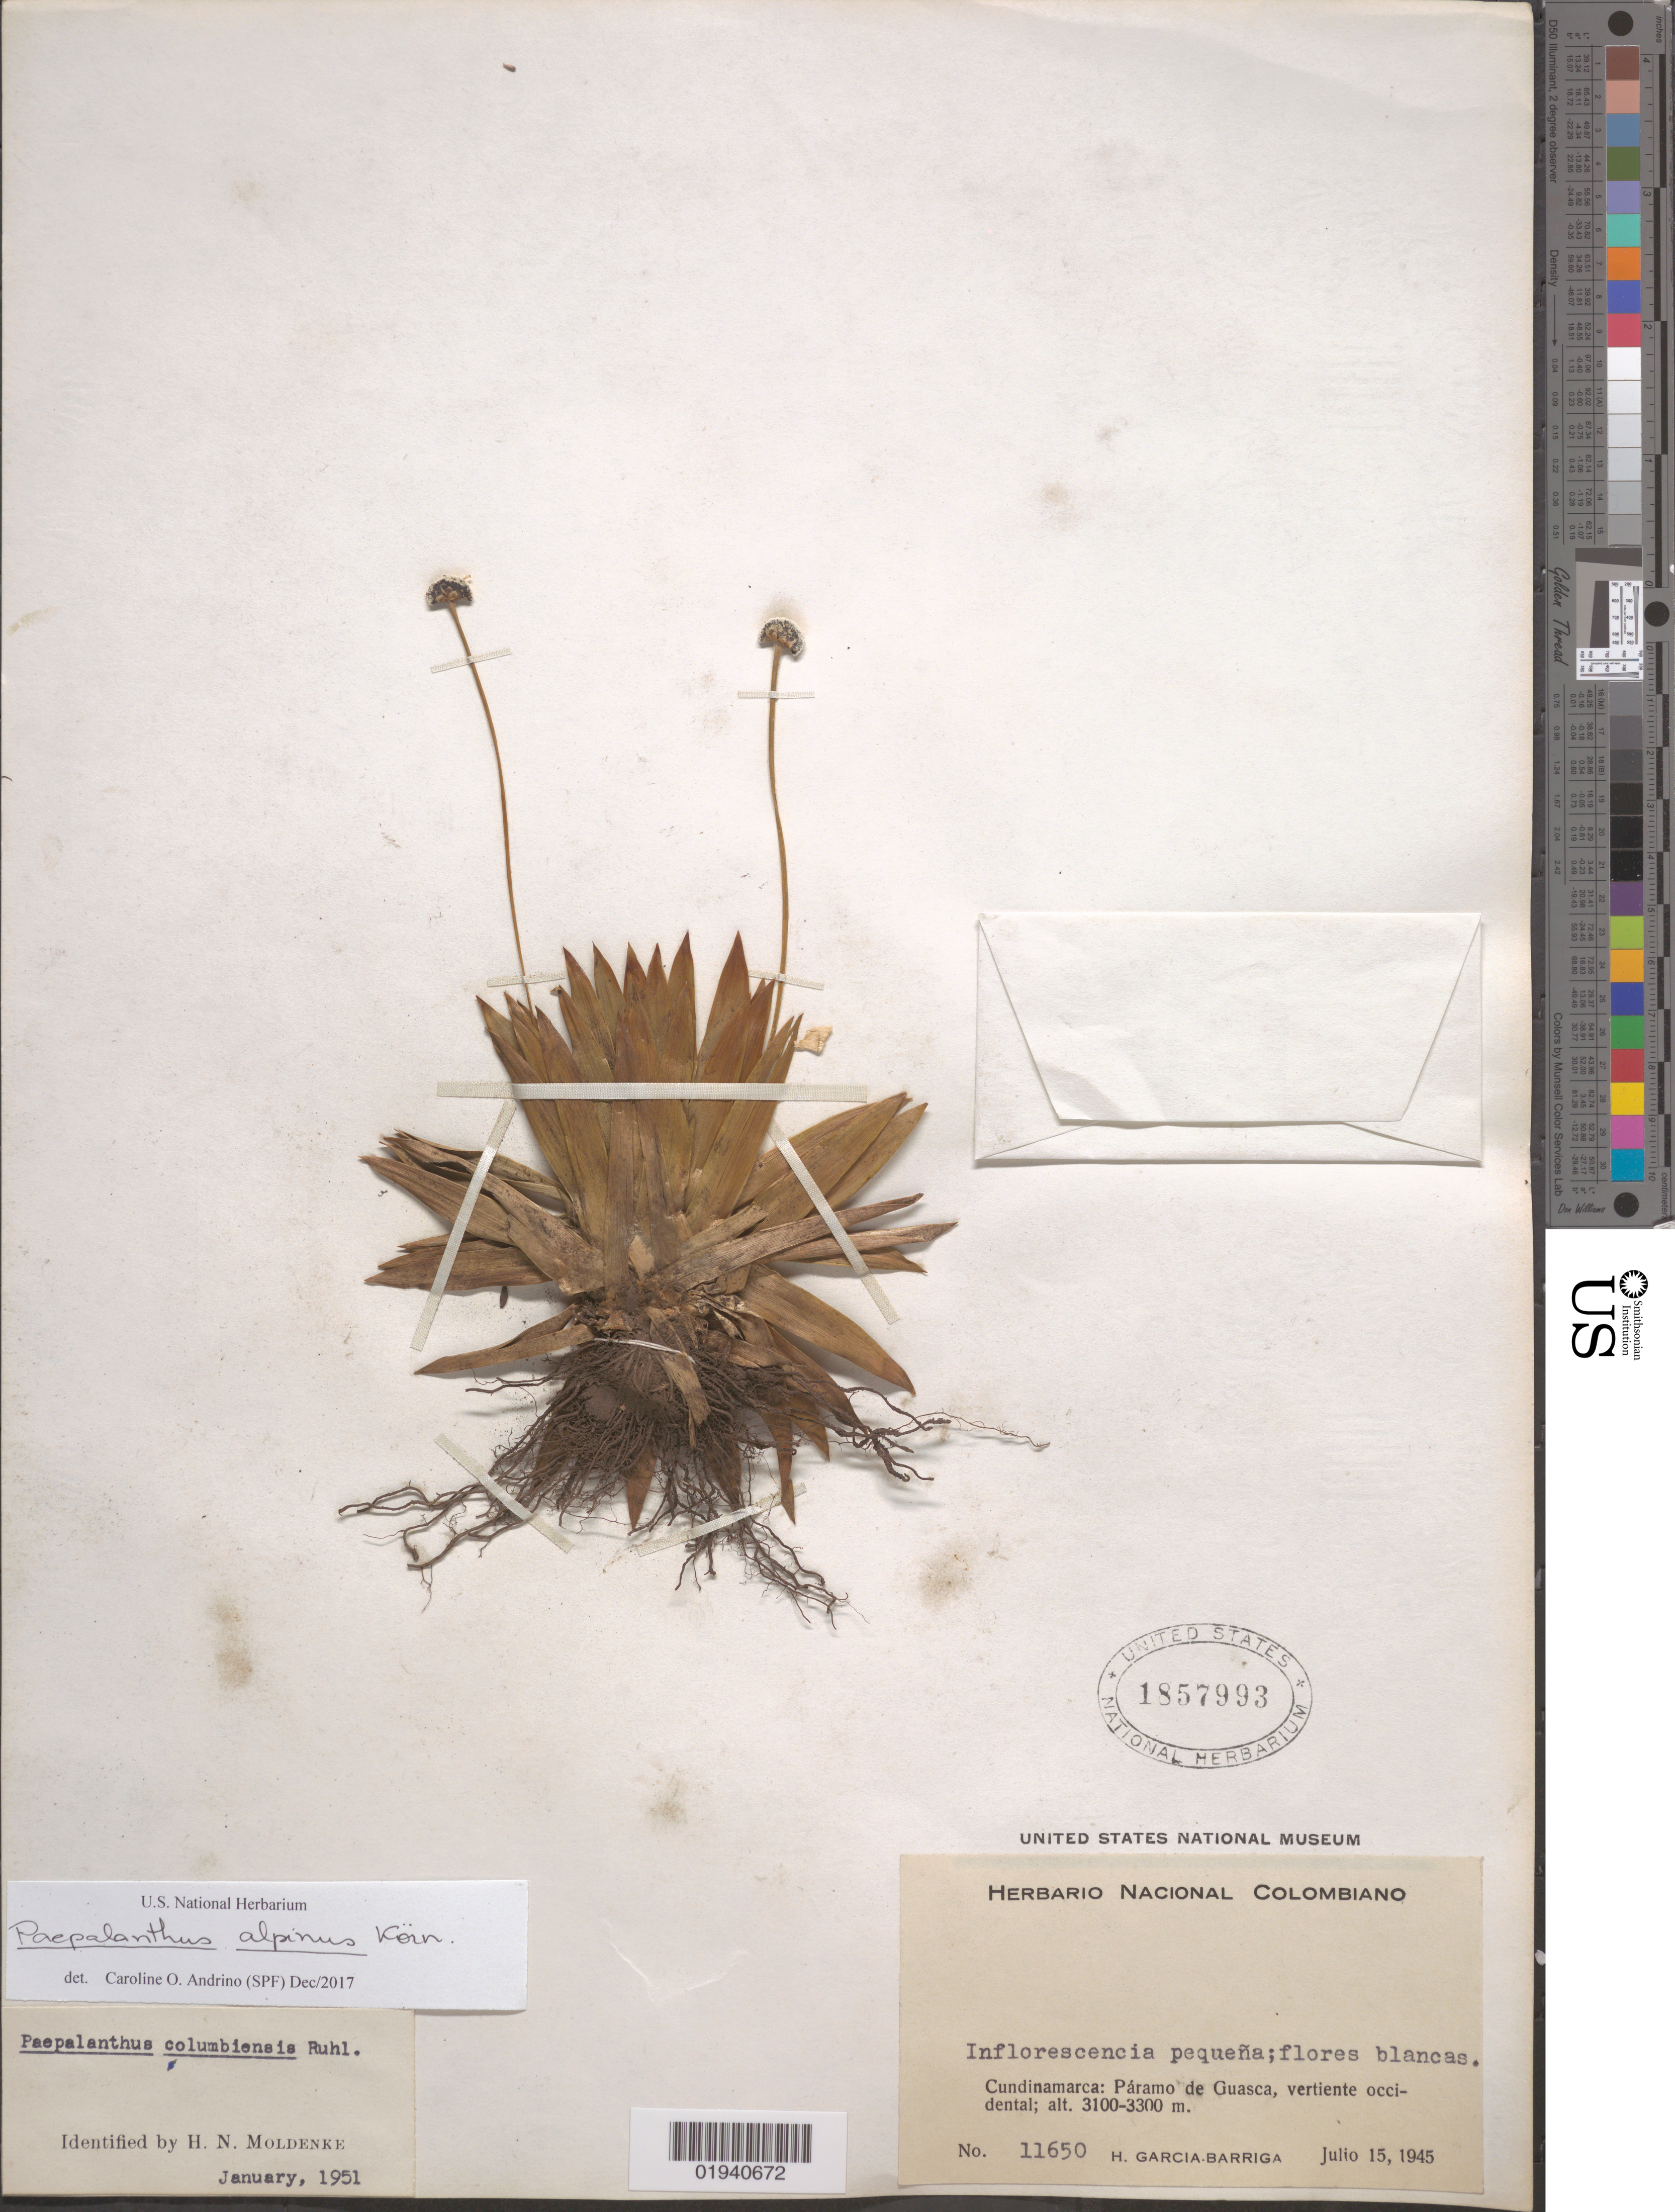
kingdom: Plantae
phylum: Tracheophyta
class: Liliopsida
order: Poales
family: Eriocaulaceae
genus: Paepalanthus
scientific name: Paepalanthus alpinus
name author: Körn.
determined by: Andrino, C. O.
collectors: H. García Barriga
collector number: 11650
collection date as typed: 15 Jul 1945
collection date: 1945-07-15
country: Colombia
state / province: Cundinamarca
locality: Paramo de Guasca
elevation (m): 3100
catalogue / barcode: US 1857993